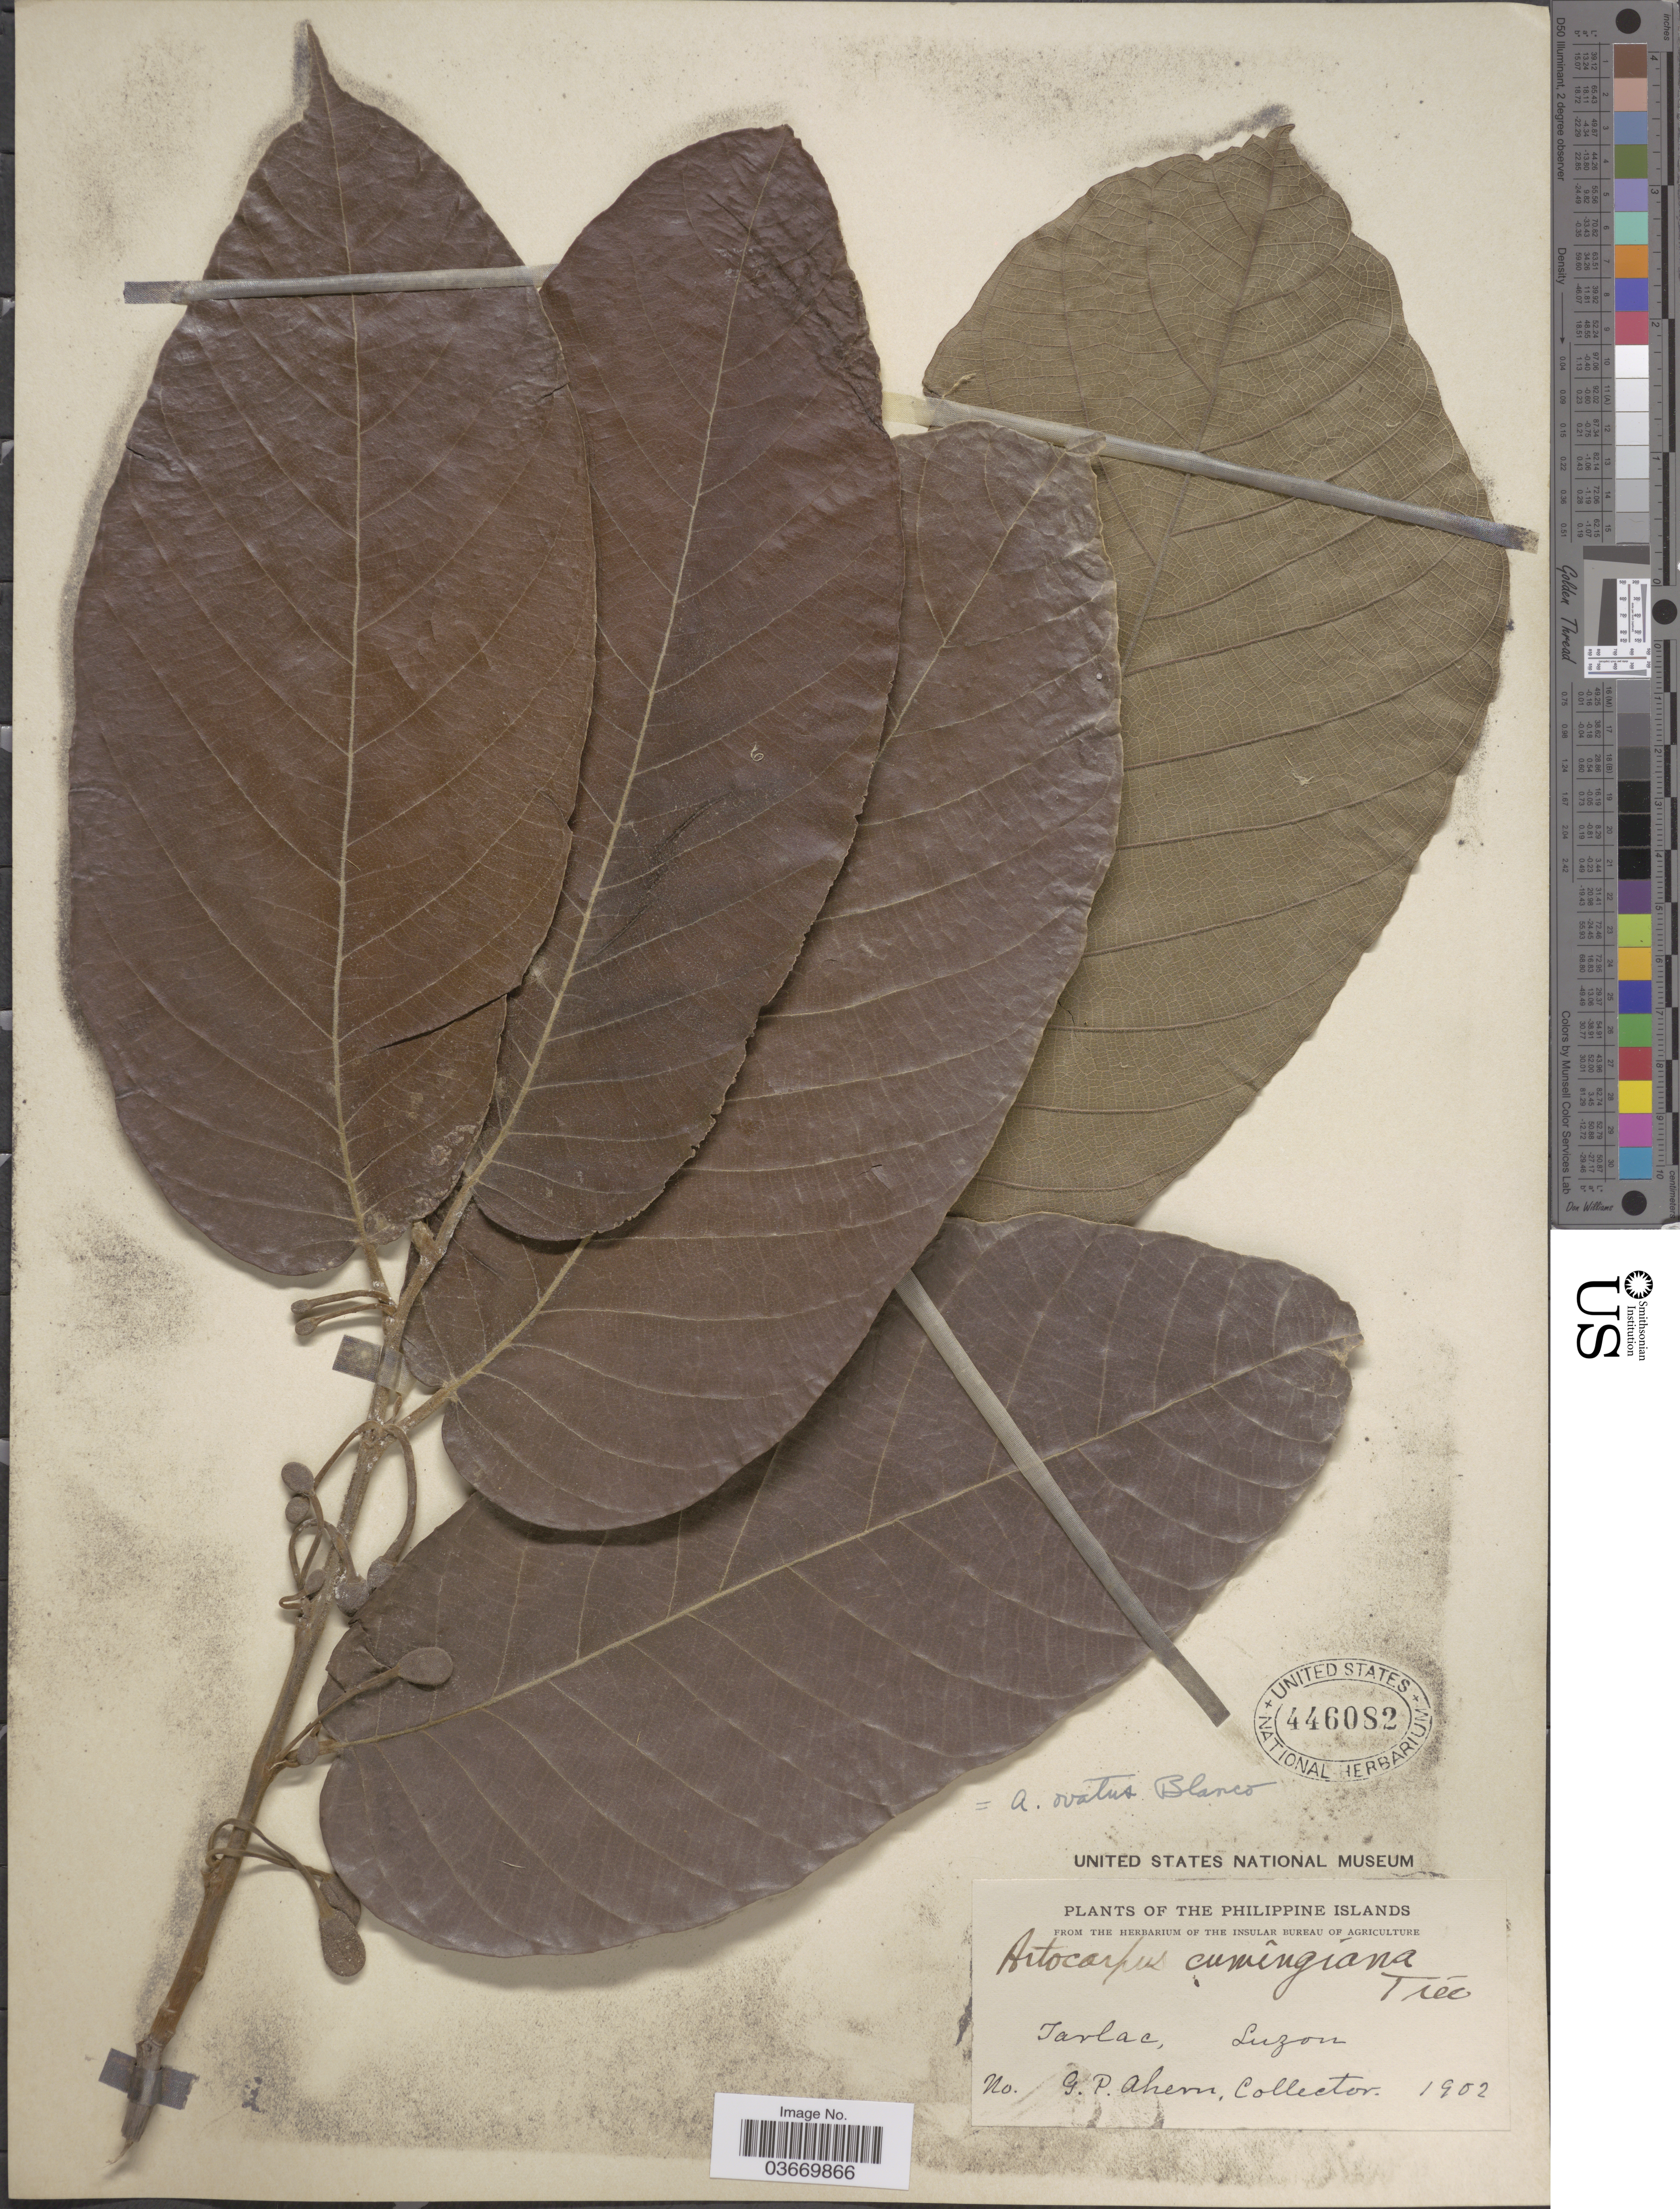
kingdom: Plantae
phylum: Tracheophyta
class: Magnoliopsida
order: Rosales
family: Moraceae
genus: Artocarpus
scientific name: Artocarpus ovatus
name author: Blanco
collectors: G. Ahern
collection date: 1902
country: Philippines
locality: The Philippine Islands. Tarlac, Luzon.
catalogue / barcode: US 446082